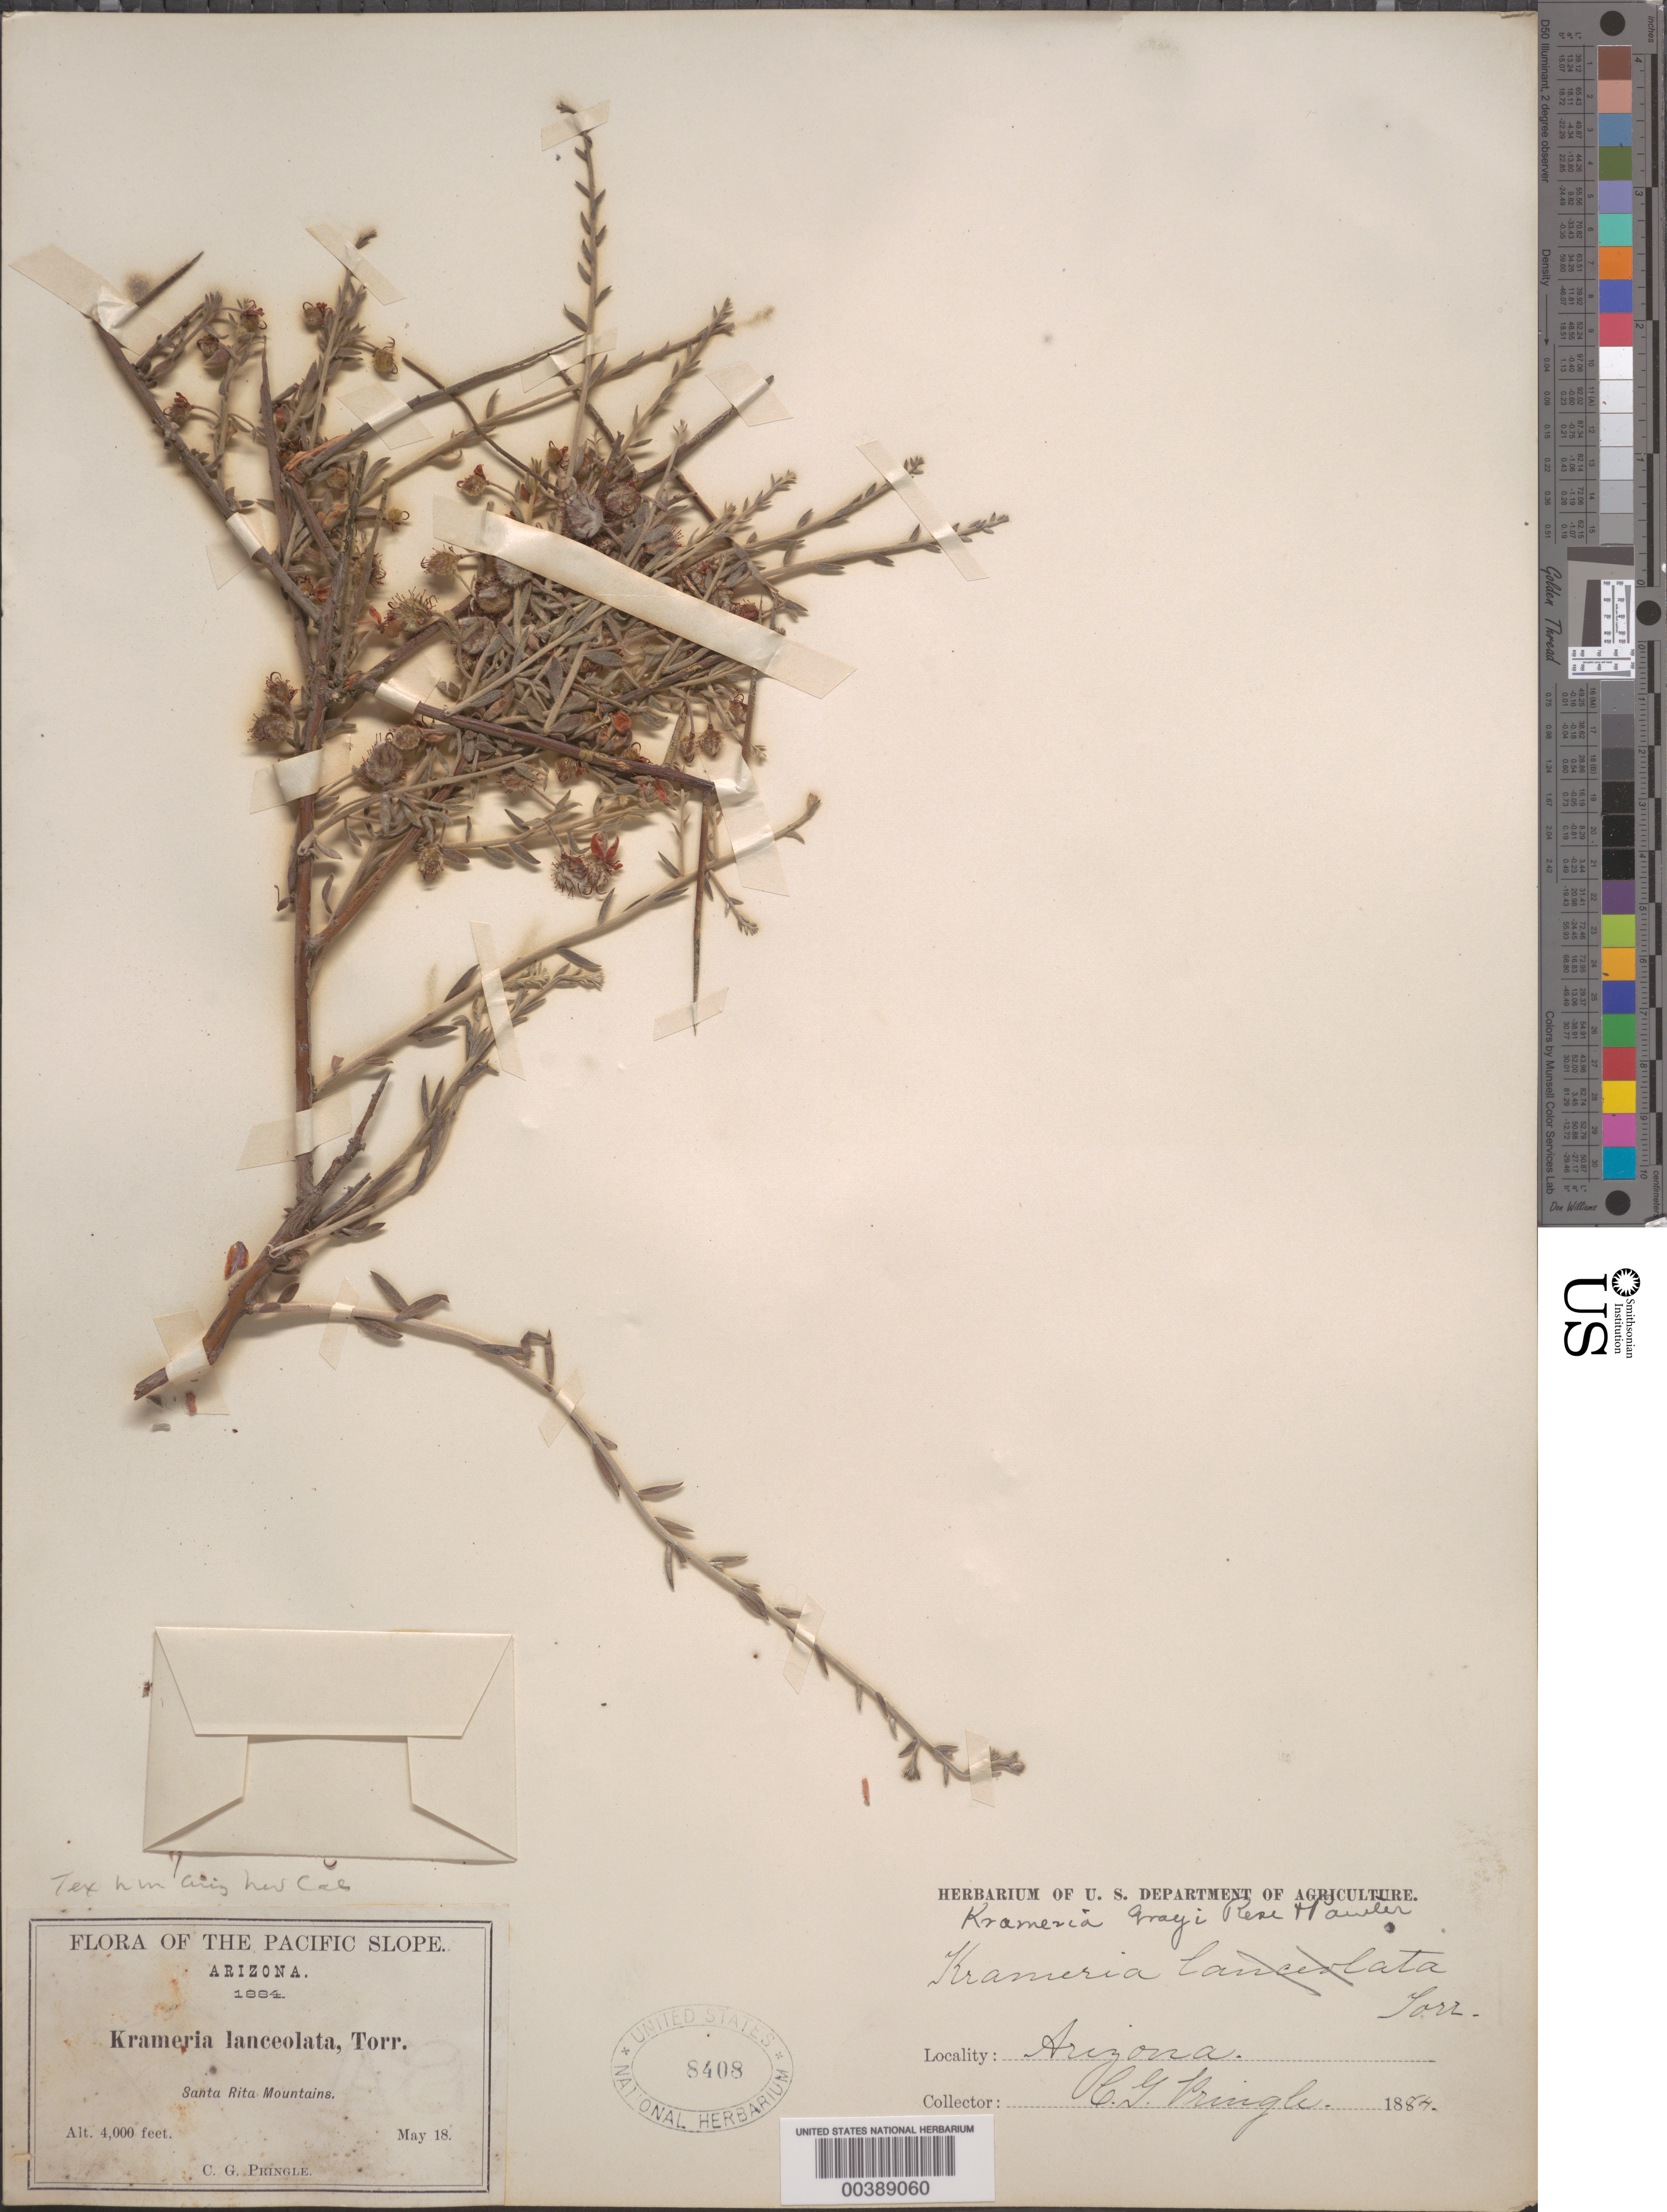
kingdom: Plantae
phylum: Tracheophyta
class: Magnoliopsida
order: Zygophyllales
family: Krameriaceae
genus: Krameria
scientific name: Krameria grayi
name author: Rose & J.H. Painter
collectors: C. G. Pringle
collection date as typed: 18 May 1884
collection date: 1884-05-18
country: United States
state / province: Arizona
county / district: Pima / Santa Cruz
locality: Santa rita mountains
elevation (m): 1219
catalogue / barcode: US 8408